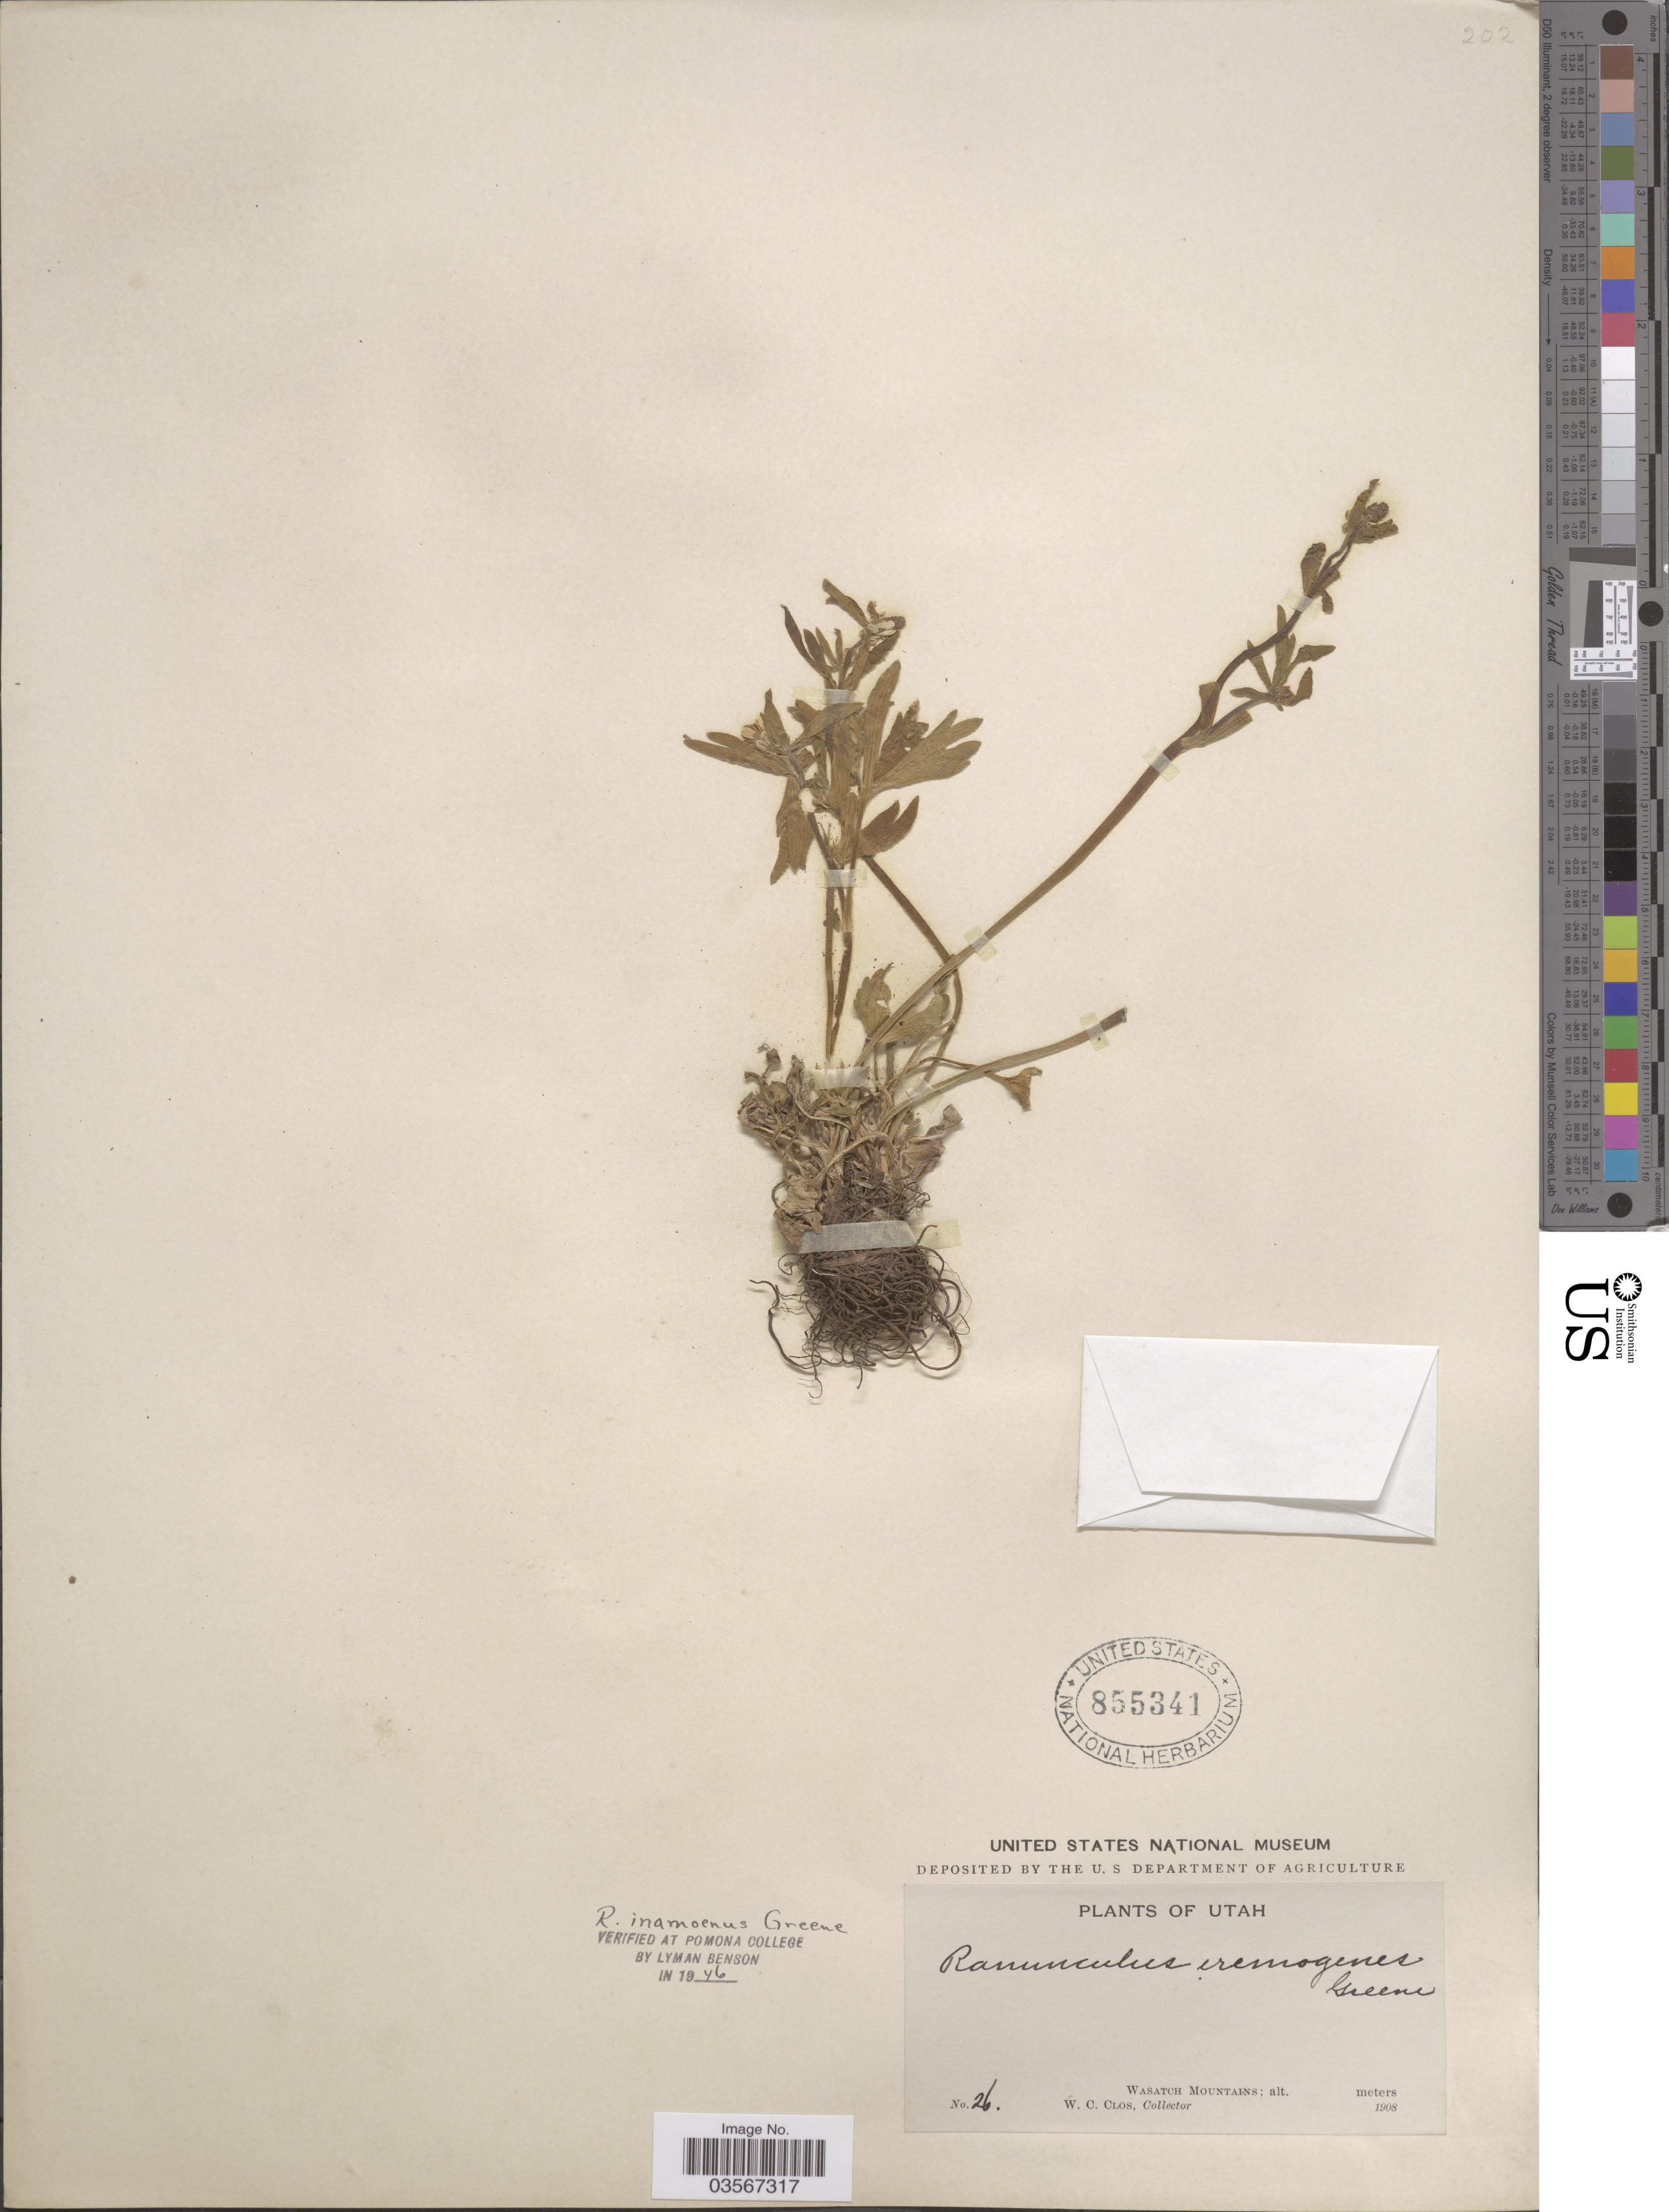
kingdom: Plantae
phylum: Tracheophyta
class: Magnoliopsida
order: Ranunculales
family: Ranunculaceae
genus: Ranunculus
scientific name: Ranunculus inamoenus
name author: Greene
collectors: W. C. Clos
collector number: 26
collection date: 1908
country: United States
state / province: Utah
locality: Wasatch Mountains.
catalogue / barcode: US 855341